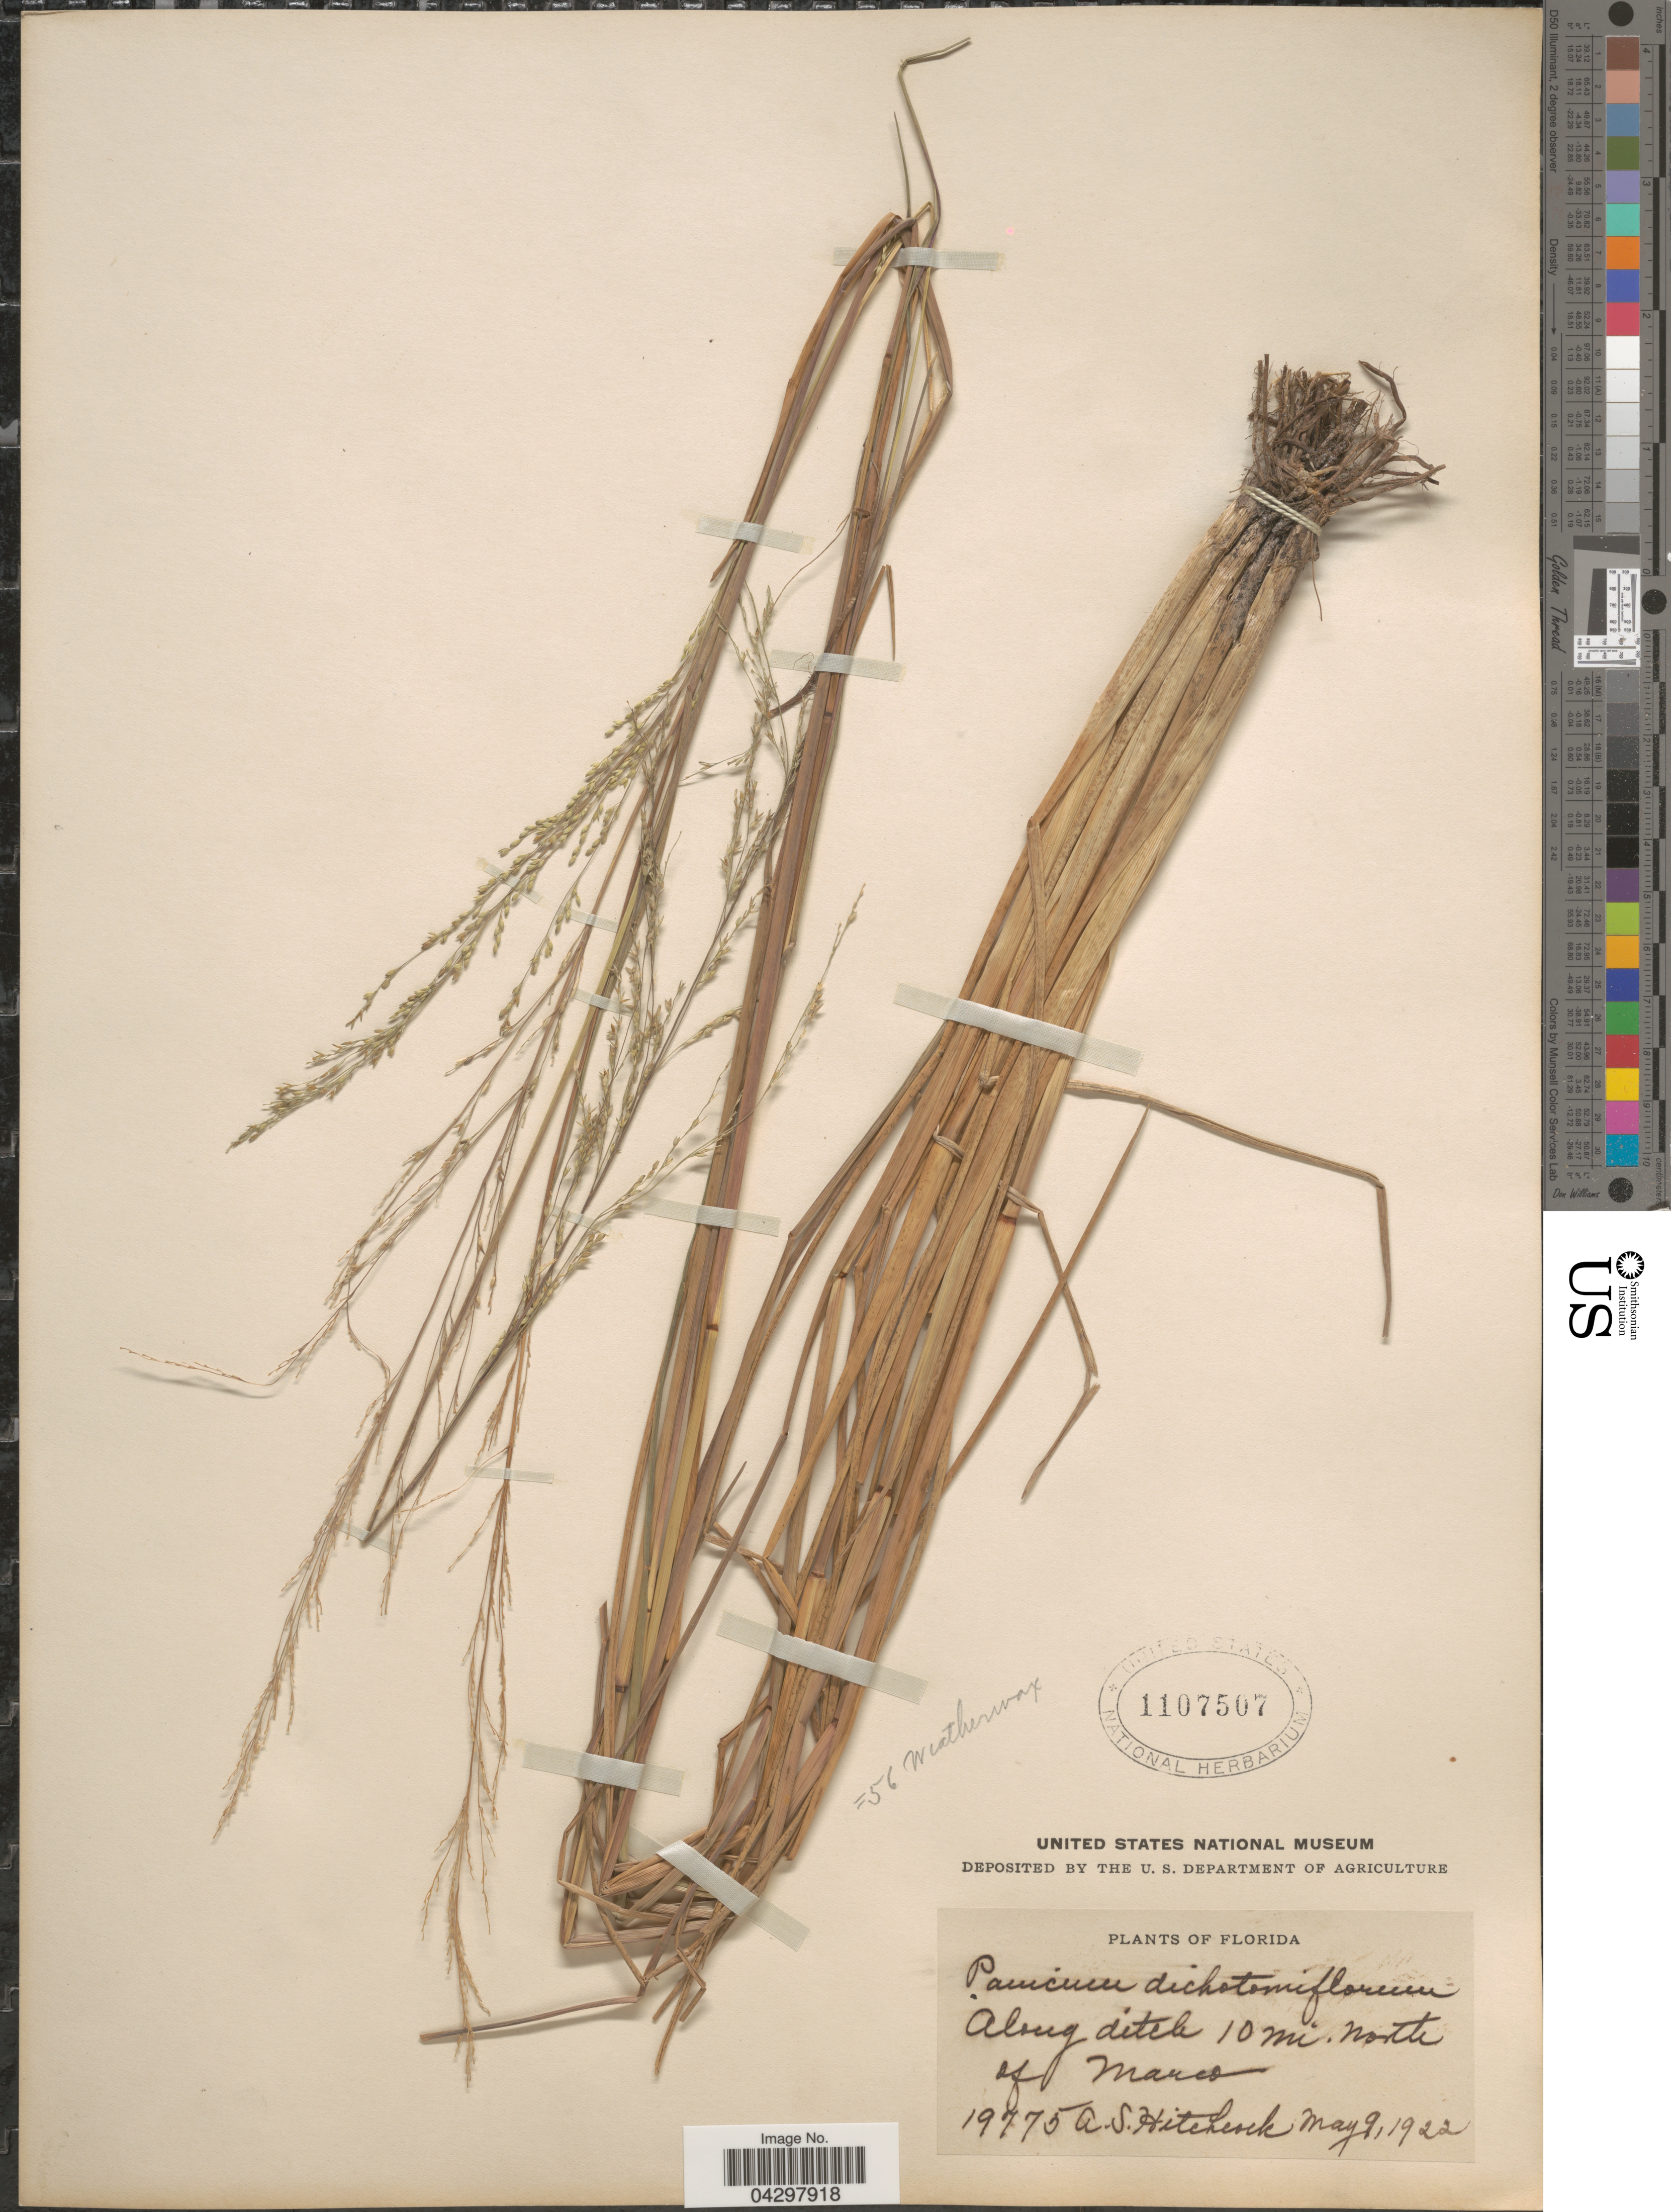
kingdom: Plantae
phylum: Tracheophyta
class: Liliopsida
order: Poales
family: Poaceae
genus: Panicum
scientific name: Panicum dichotomiflorum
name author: Michx.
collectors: A. S. Hitchcock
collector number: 19775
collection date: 1922-05-09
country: United States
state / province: Florida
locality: Along ditch 10 mi. north of Marco.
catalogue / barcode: US 1107507